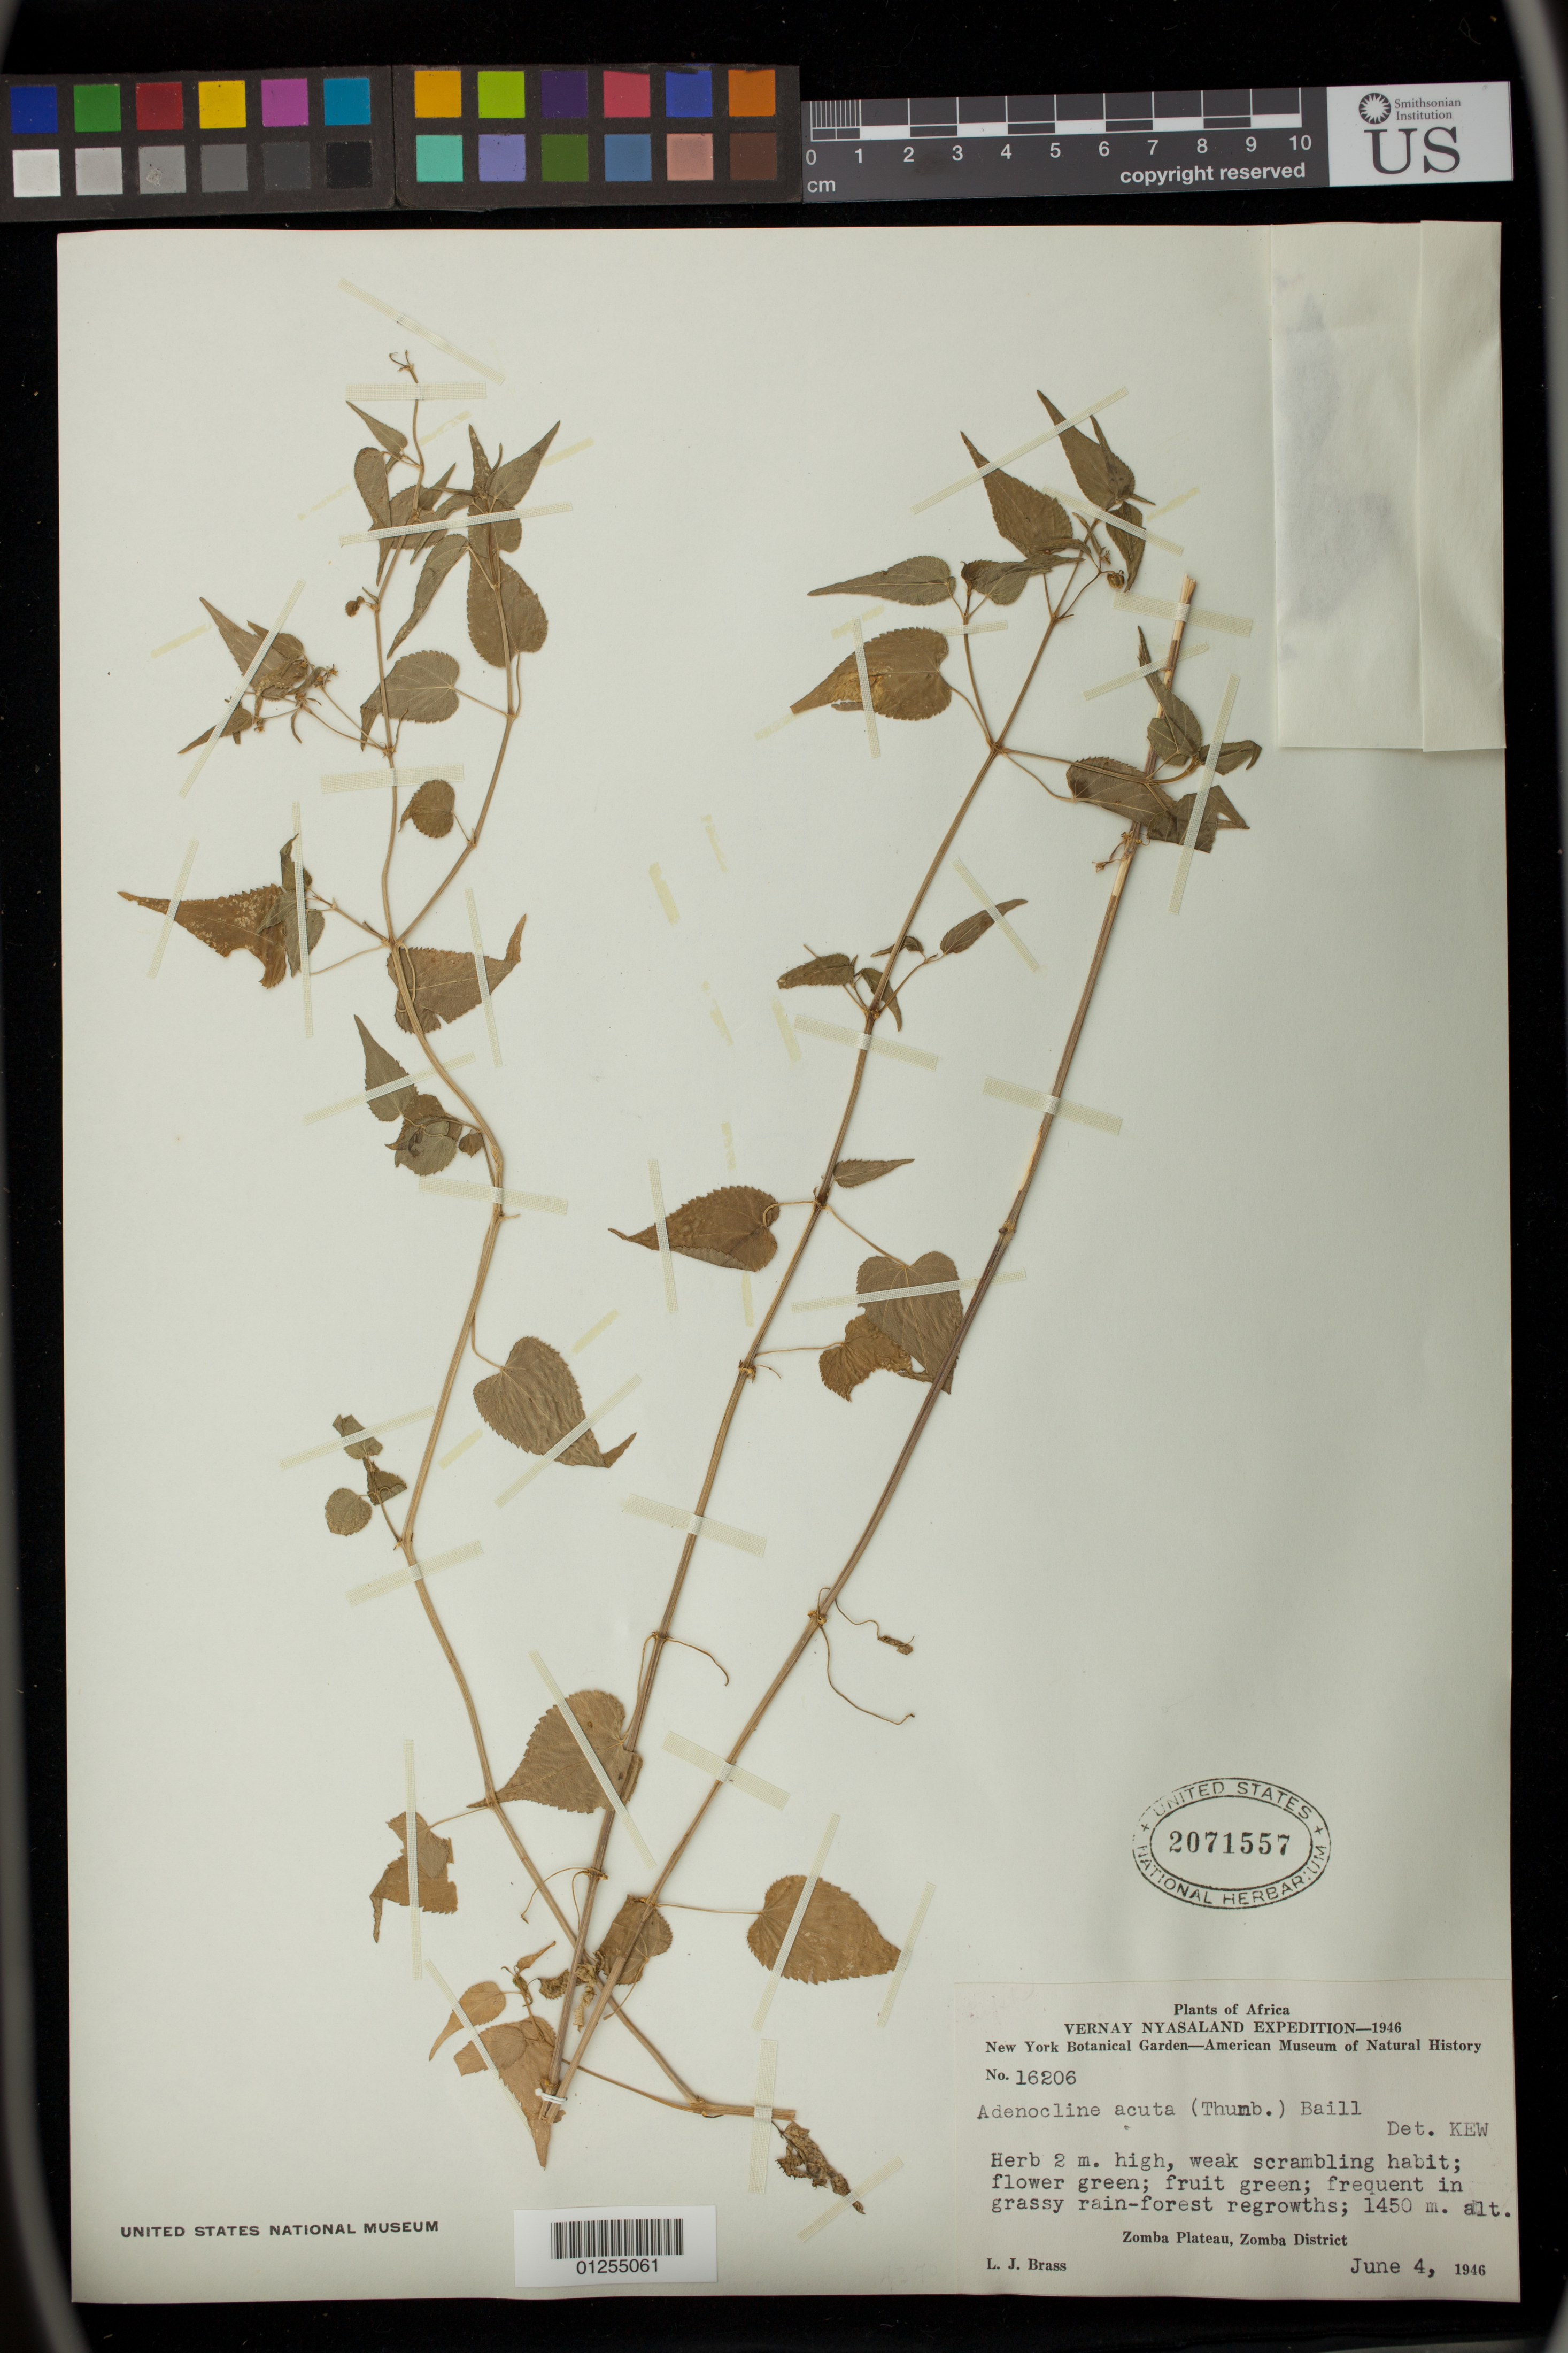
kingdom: Plantae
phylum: Tracheophyta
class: Magnoliopsida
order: Malpighiales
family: Euphorbiaceae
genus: Adenocline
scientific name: Adenocline acuta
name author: (Thunb.) Baill.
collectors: L. J. Brass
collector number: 16206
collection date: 1946-06-04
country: Malawi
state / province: Southern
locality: Zomba Plateau, Zomba District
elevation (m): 1450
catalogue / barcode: US 2071557